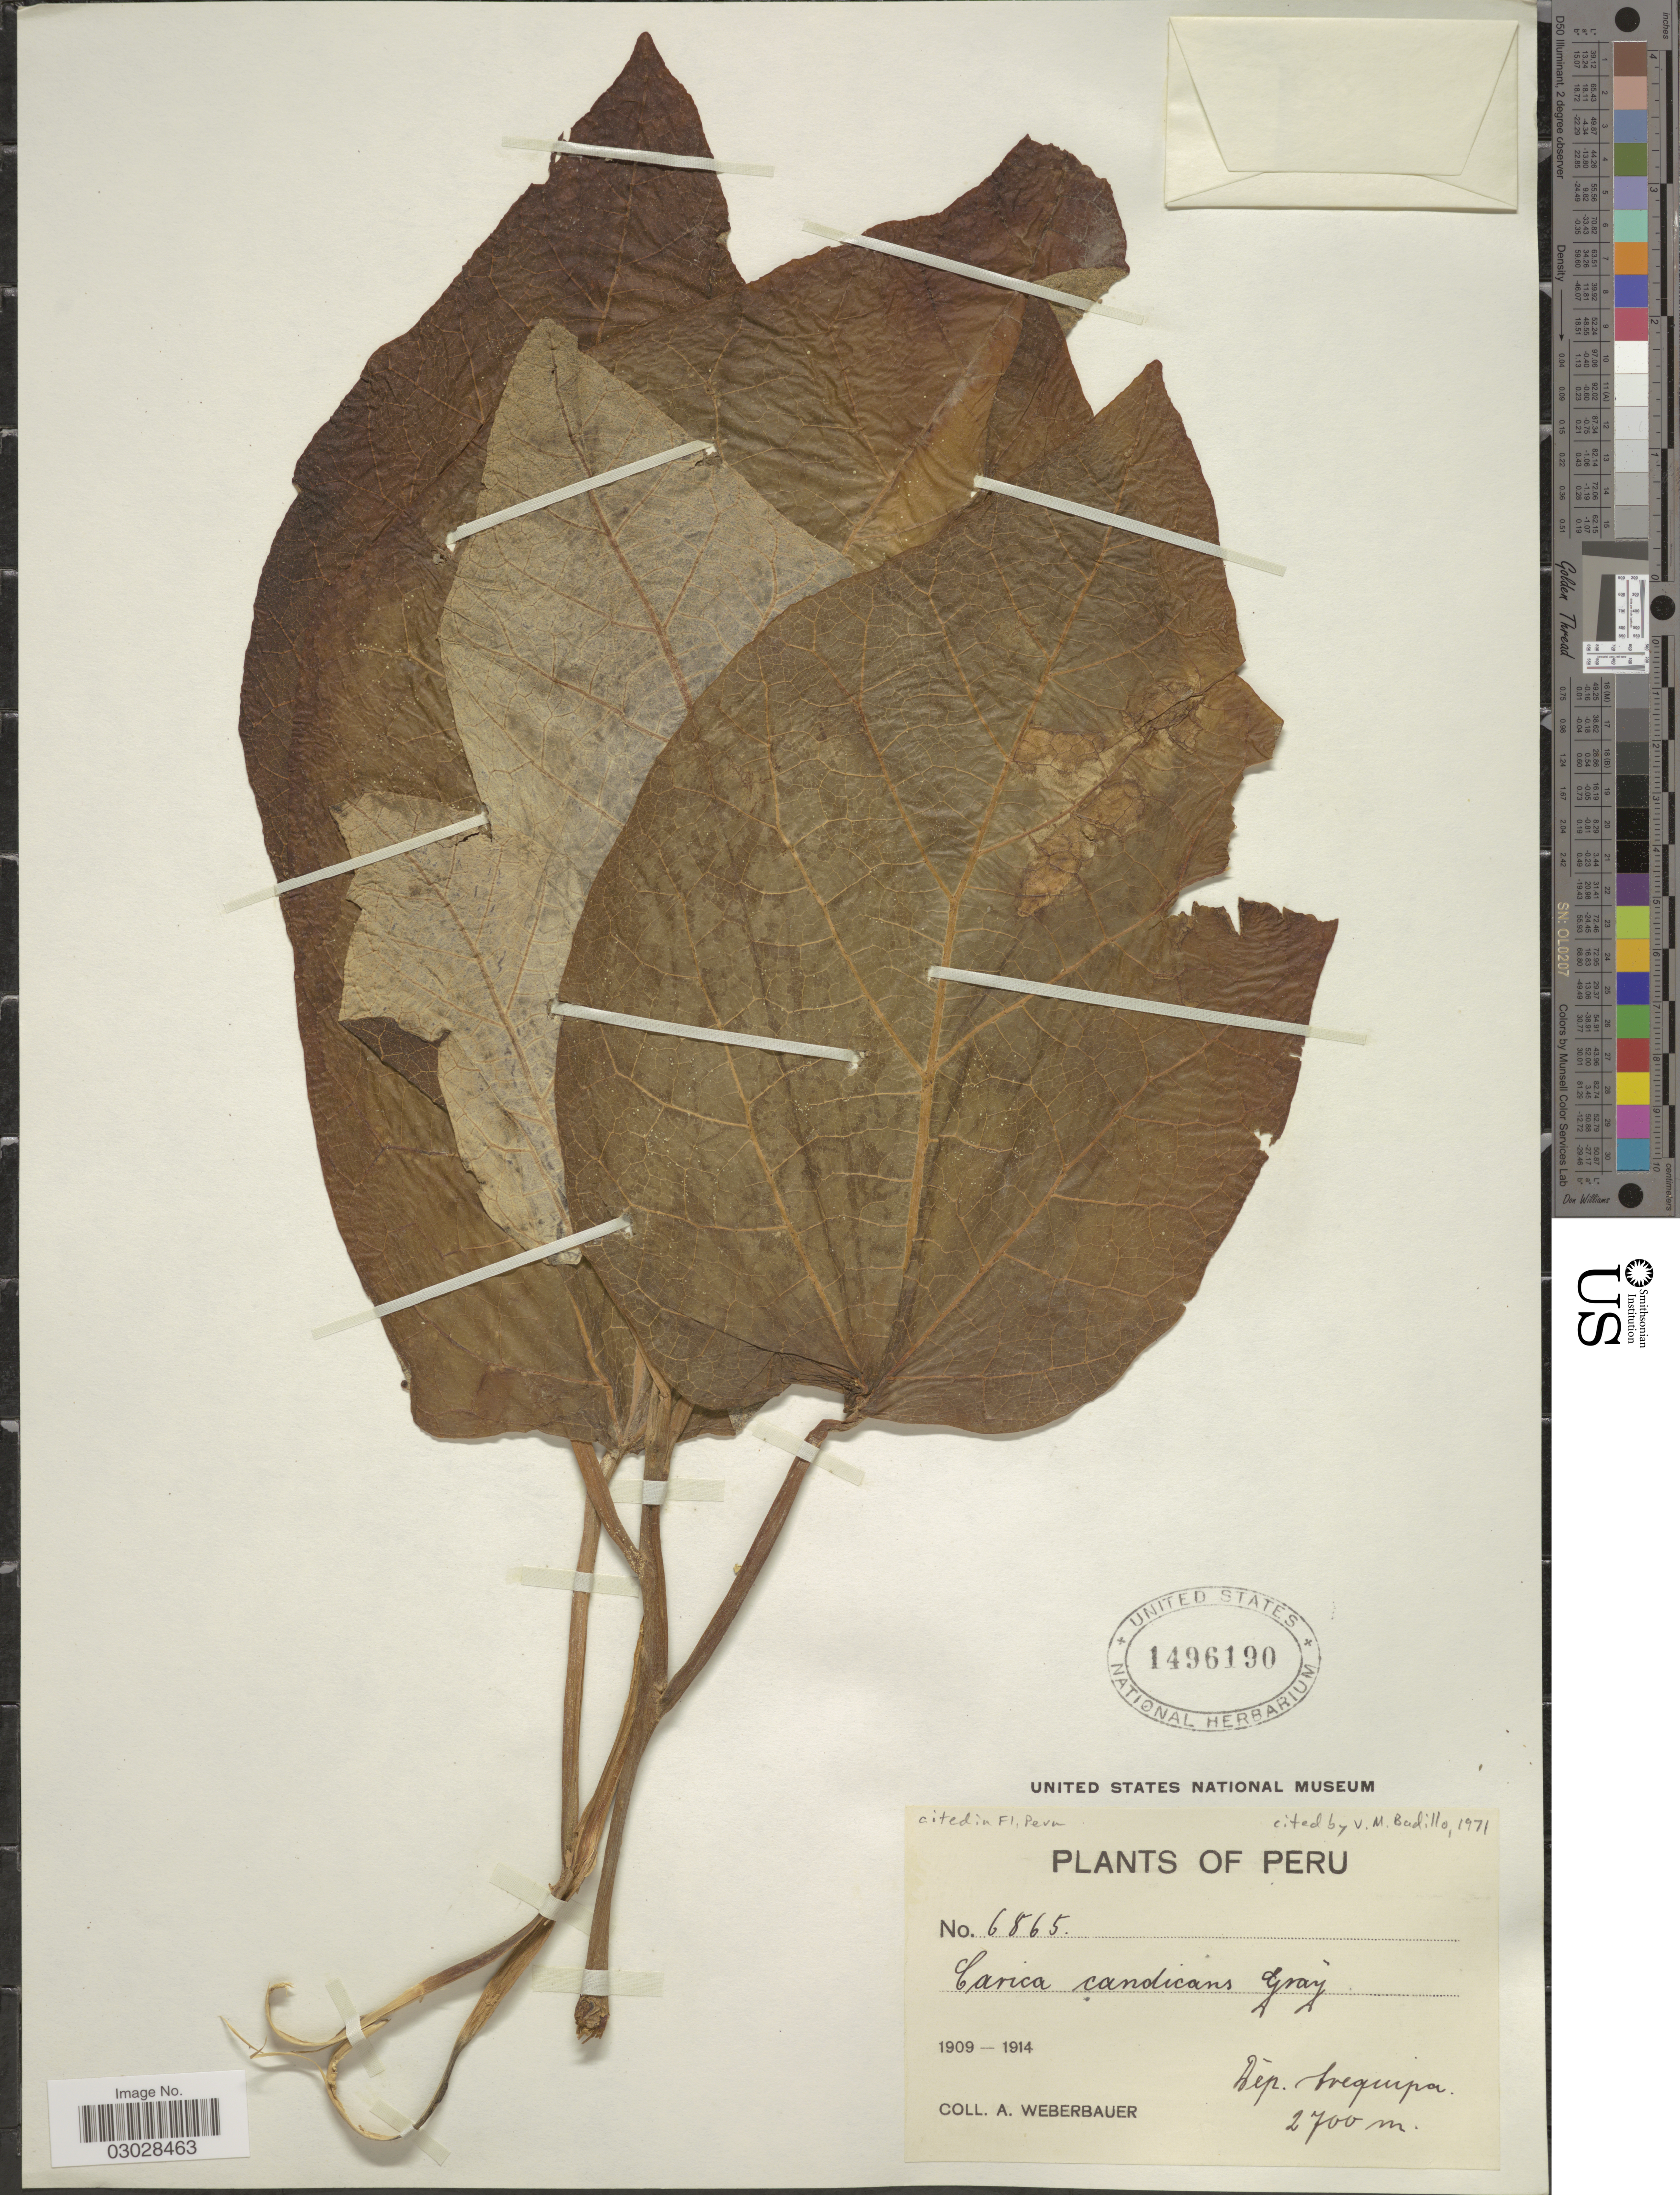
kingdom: Plantae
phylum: Tracheophyta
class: Magnoliopsida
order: Brassicales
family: Caricaceae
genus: Vasconcellea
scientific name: Vasconcellea candicans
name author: (A. Gray) A. DC.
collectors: A. Weberbauer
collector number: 6865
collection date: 1909/1914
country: Peru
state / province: Arequipa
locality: Dèp. Arequipa.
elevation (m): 2700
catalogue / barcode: US 1496190